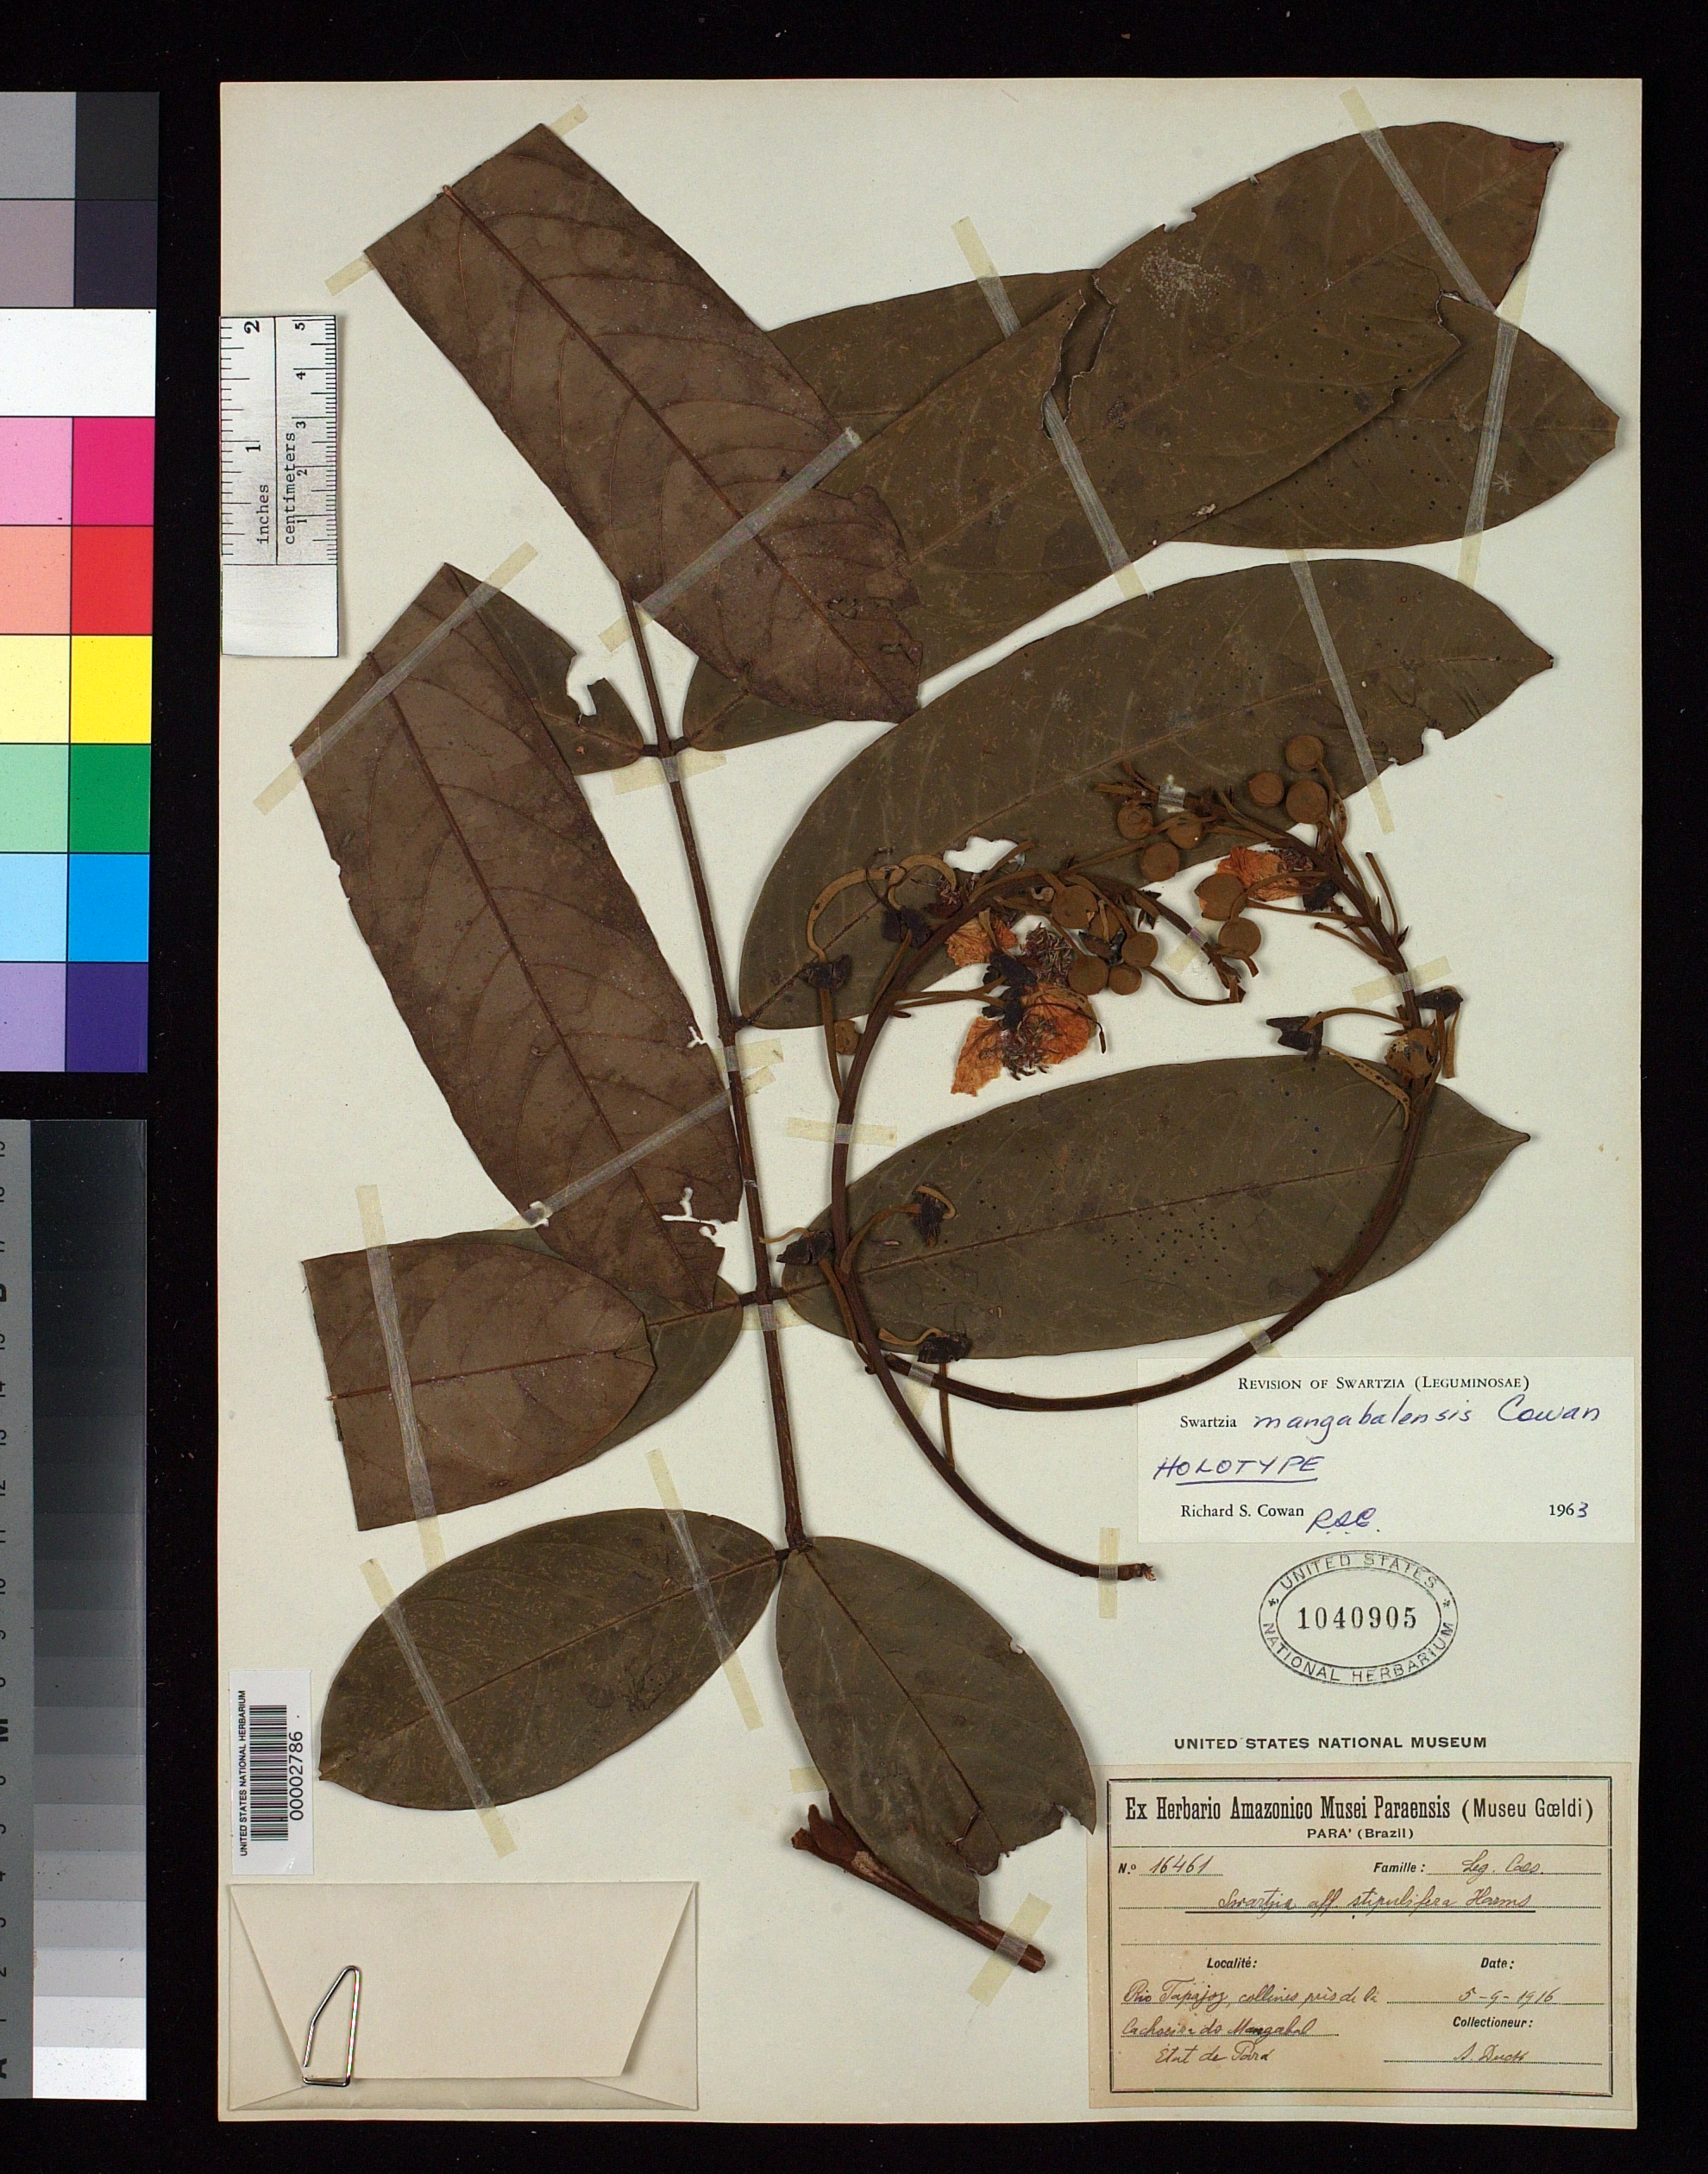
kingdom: Plantae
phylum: Tracheophyta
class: Magnoliopsida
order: Fabales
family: Fabaceae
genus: Swartzia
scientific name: Swartzia mangabalensis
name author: R.S. Cowan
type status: Holotype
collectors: A. Ducke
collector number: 16461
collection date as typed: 05 Sep 1916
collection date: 1916-09-05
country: Brazil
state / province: Pará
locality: Rio Tapajoz, near rapids of Mangabal.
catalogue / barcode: US 1040905